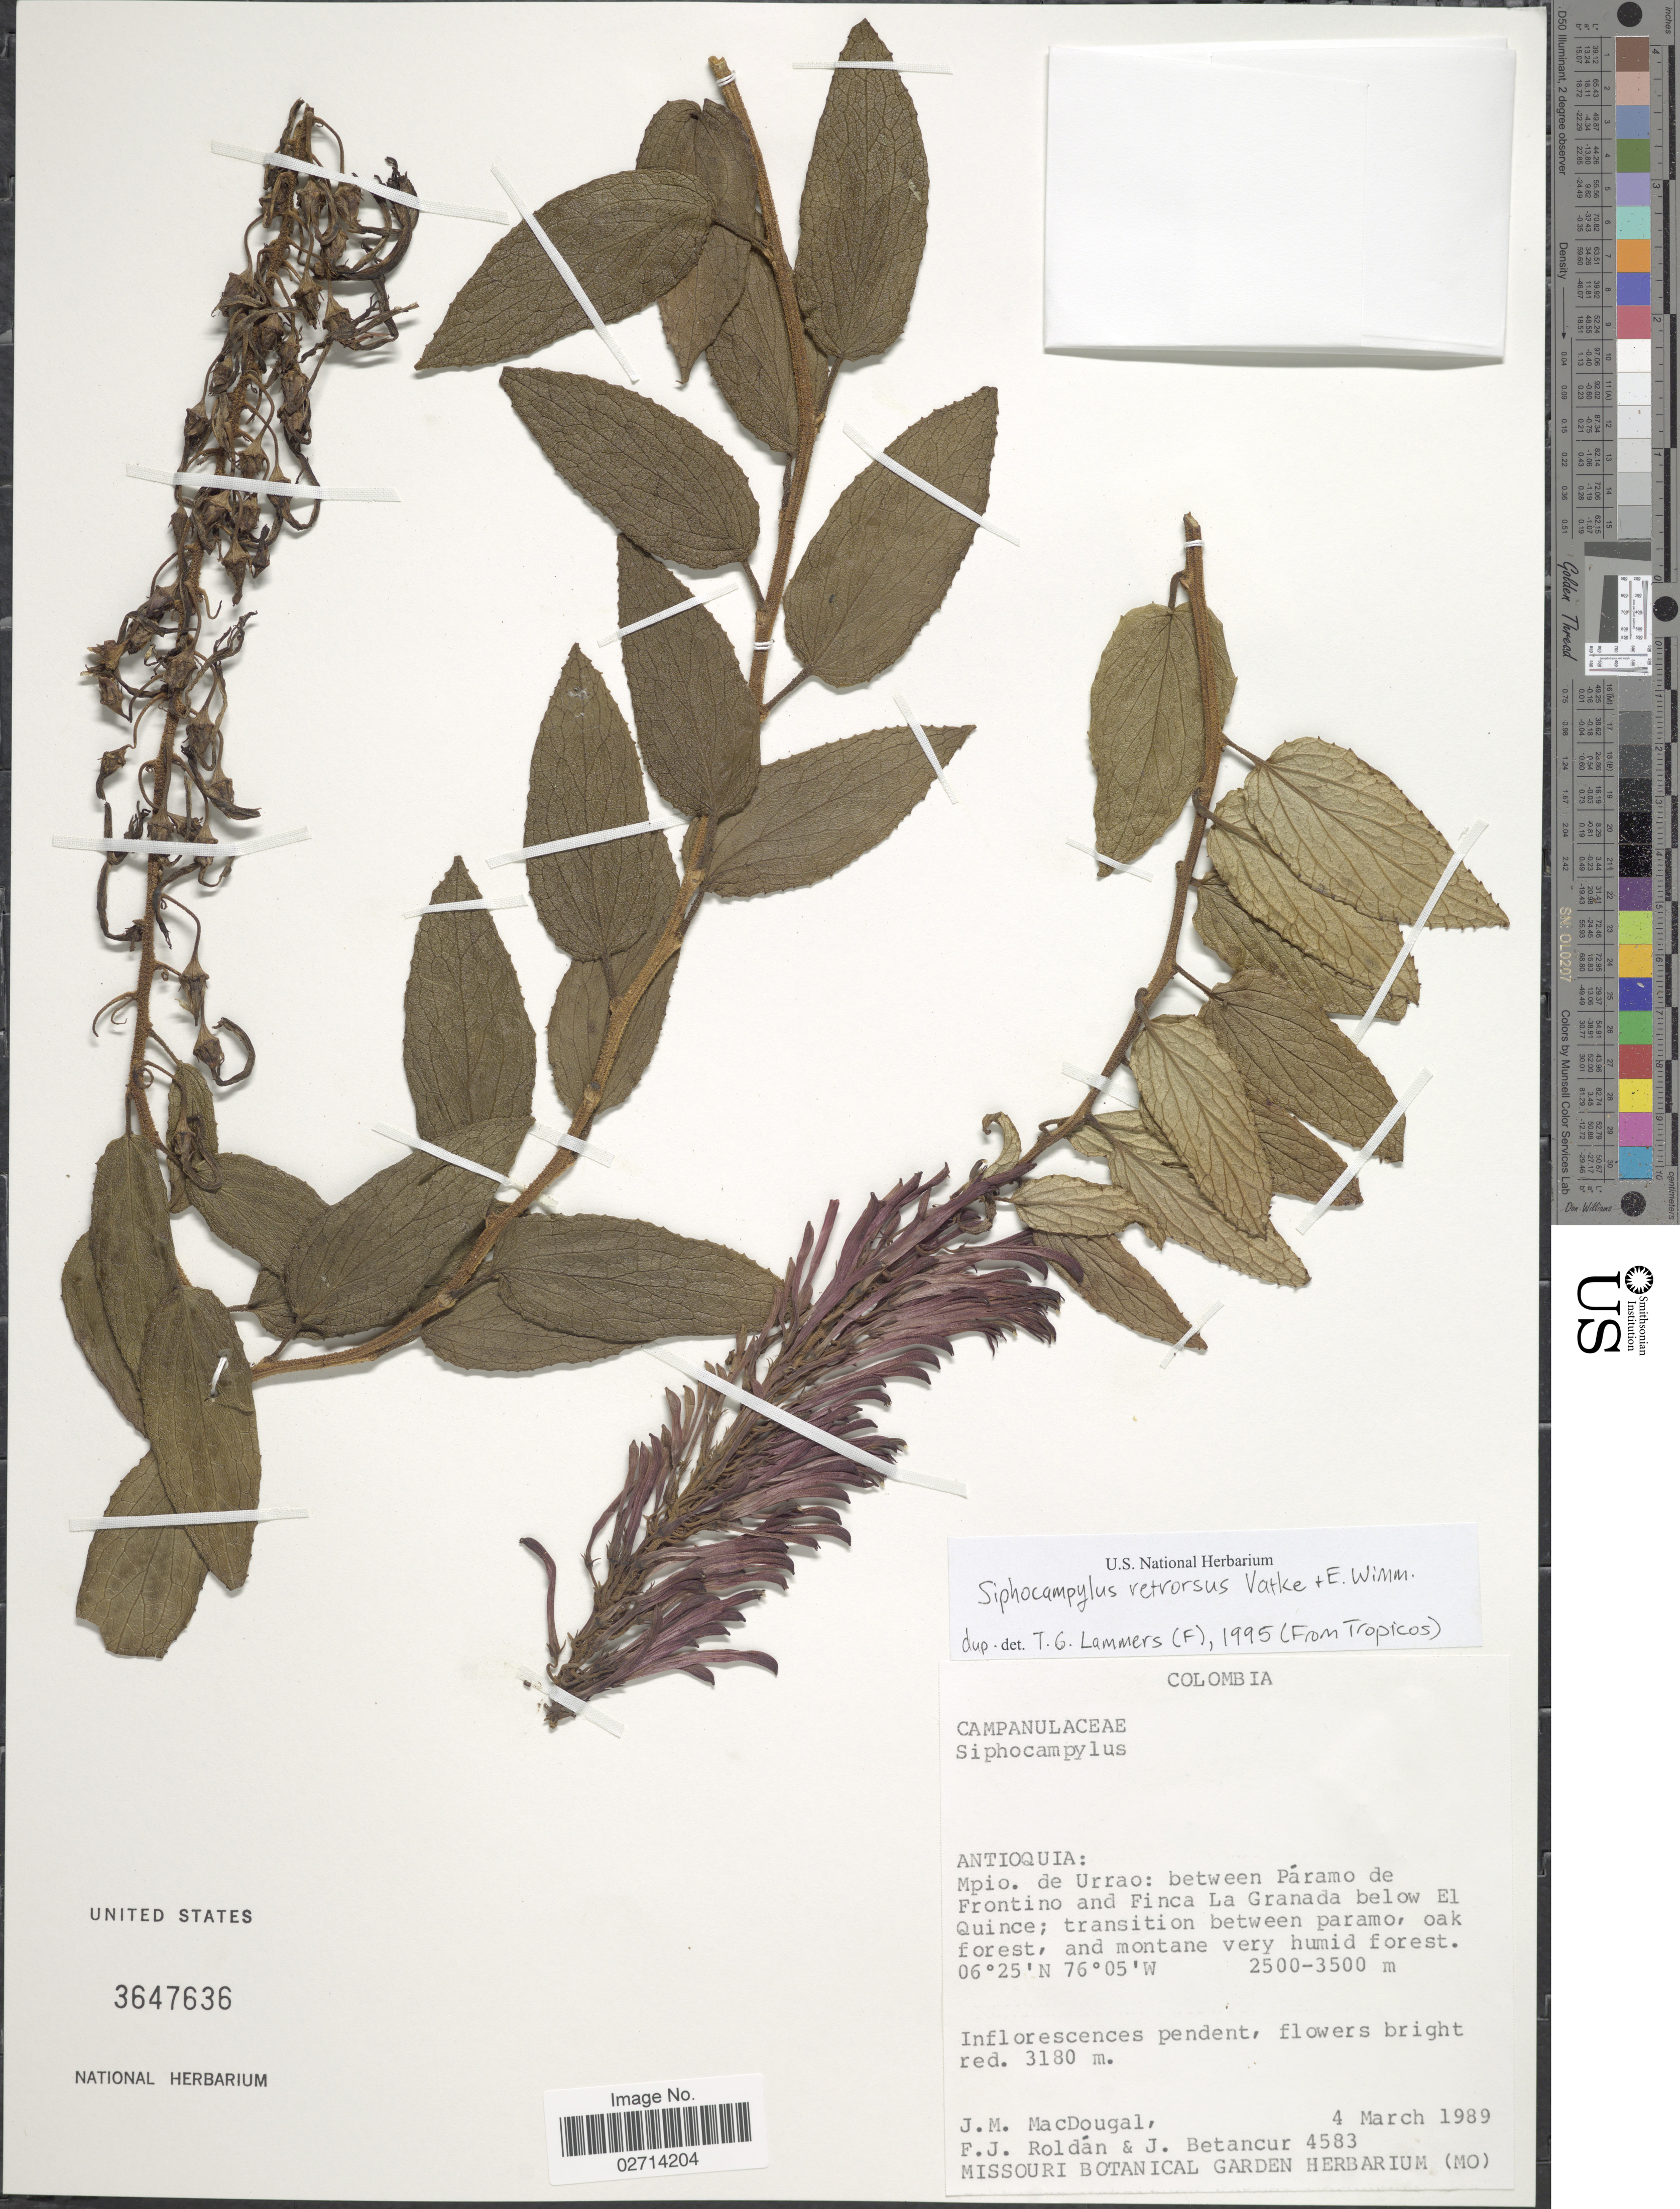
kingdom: Plantae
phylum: Tracheophyta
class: Magnoliopsida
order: Asterales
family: Campanulaceae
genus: Siphocampylus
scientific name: Siphocampylus retrorsus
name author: (Willd. ex Schult.) Vatke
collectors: J. M. MacDougal, F. J. Roldán & J. Betancur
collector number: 4583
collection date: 1989-03-04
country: Colombia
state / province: Antioquia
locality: Mpio. de Urrao: between Paramo de Frontino and Finca La Granada below El Quince.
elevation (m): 2500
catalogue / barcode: US 3647636